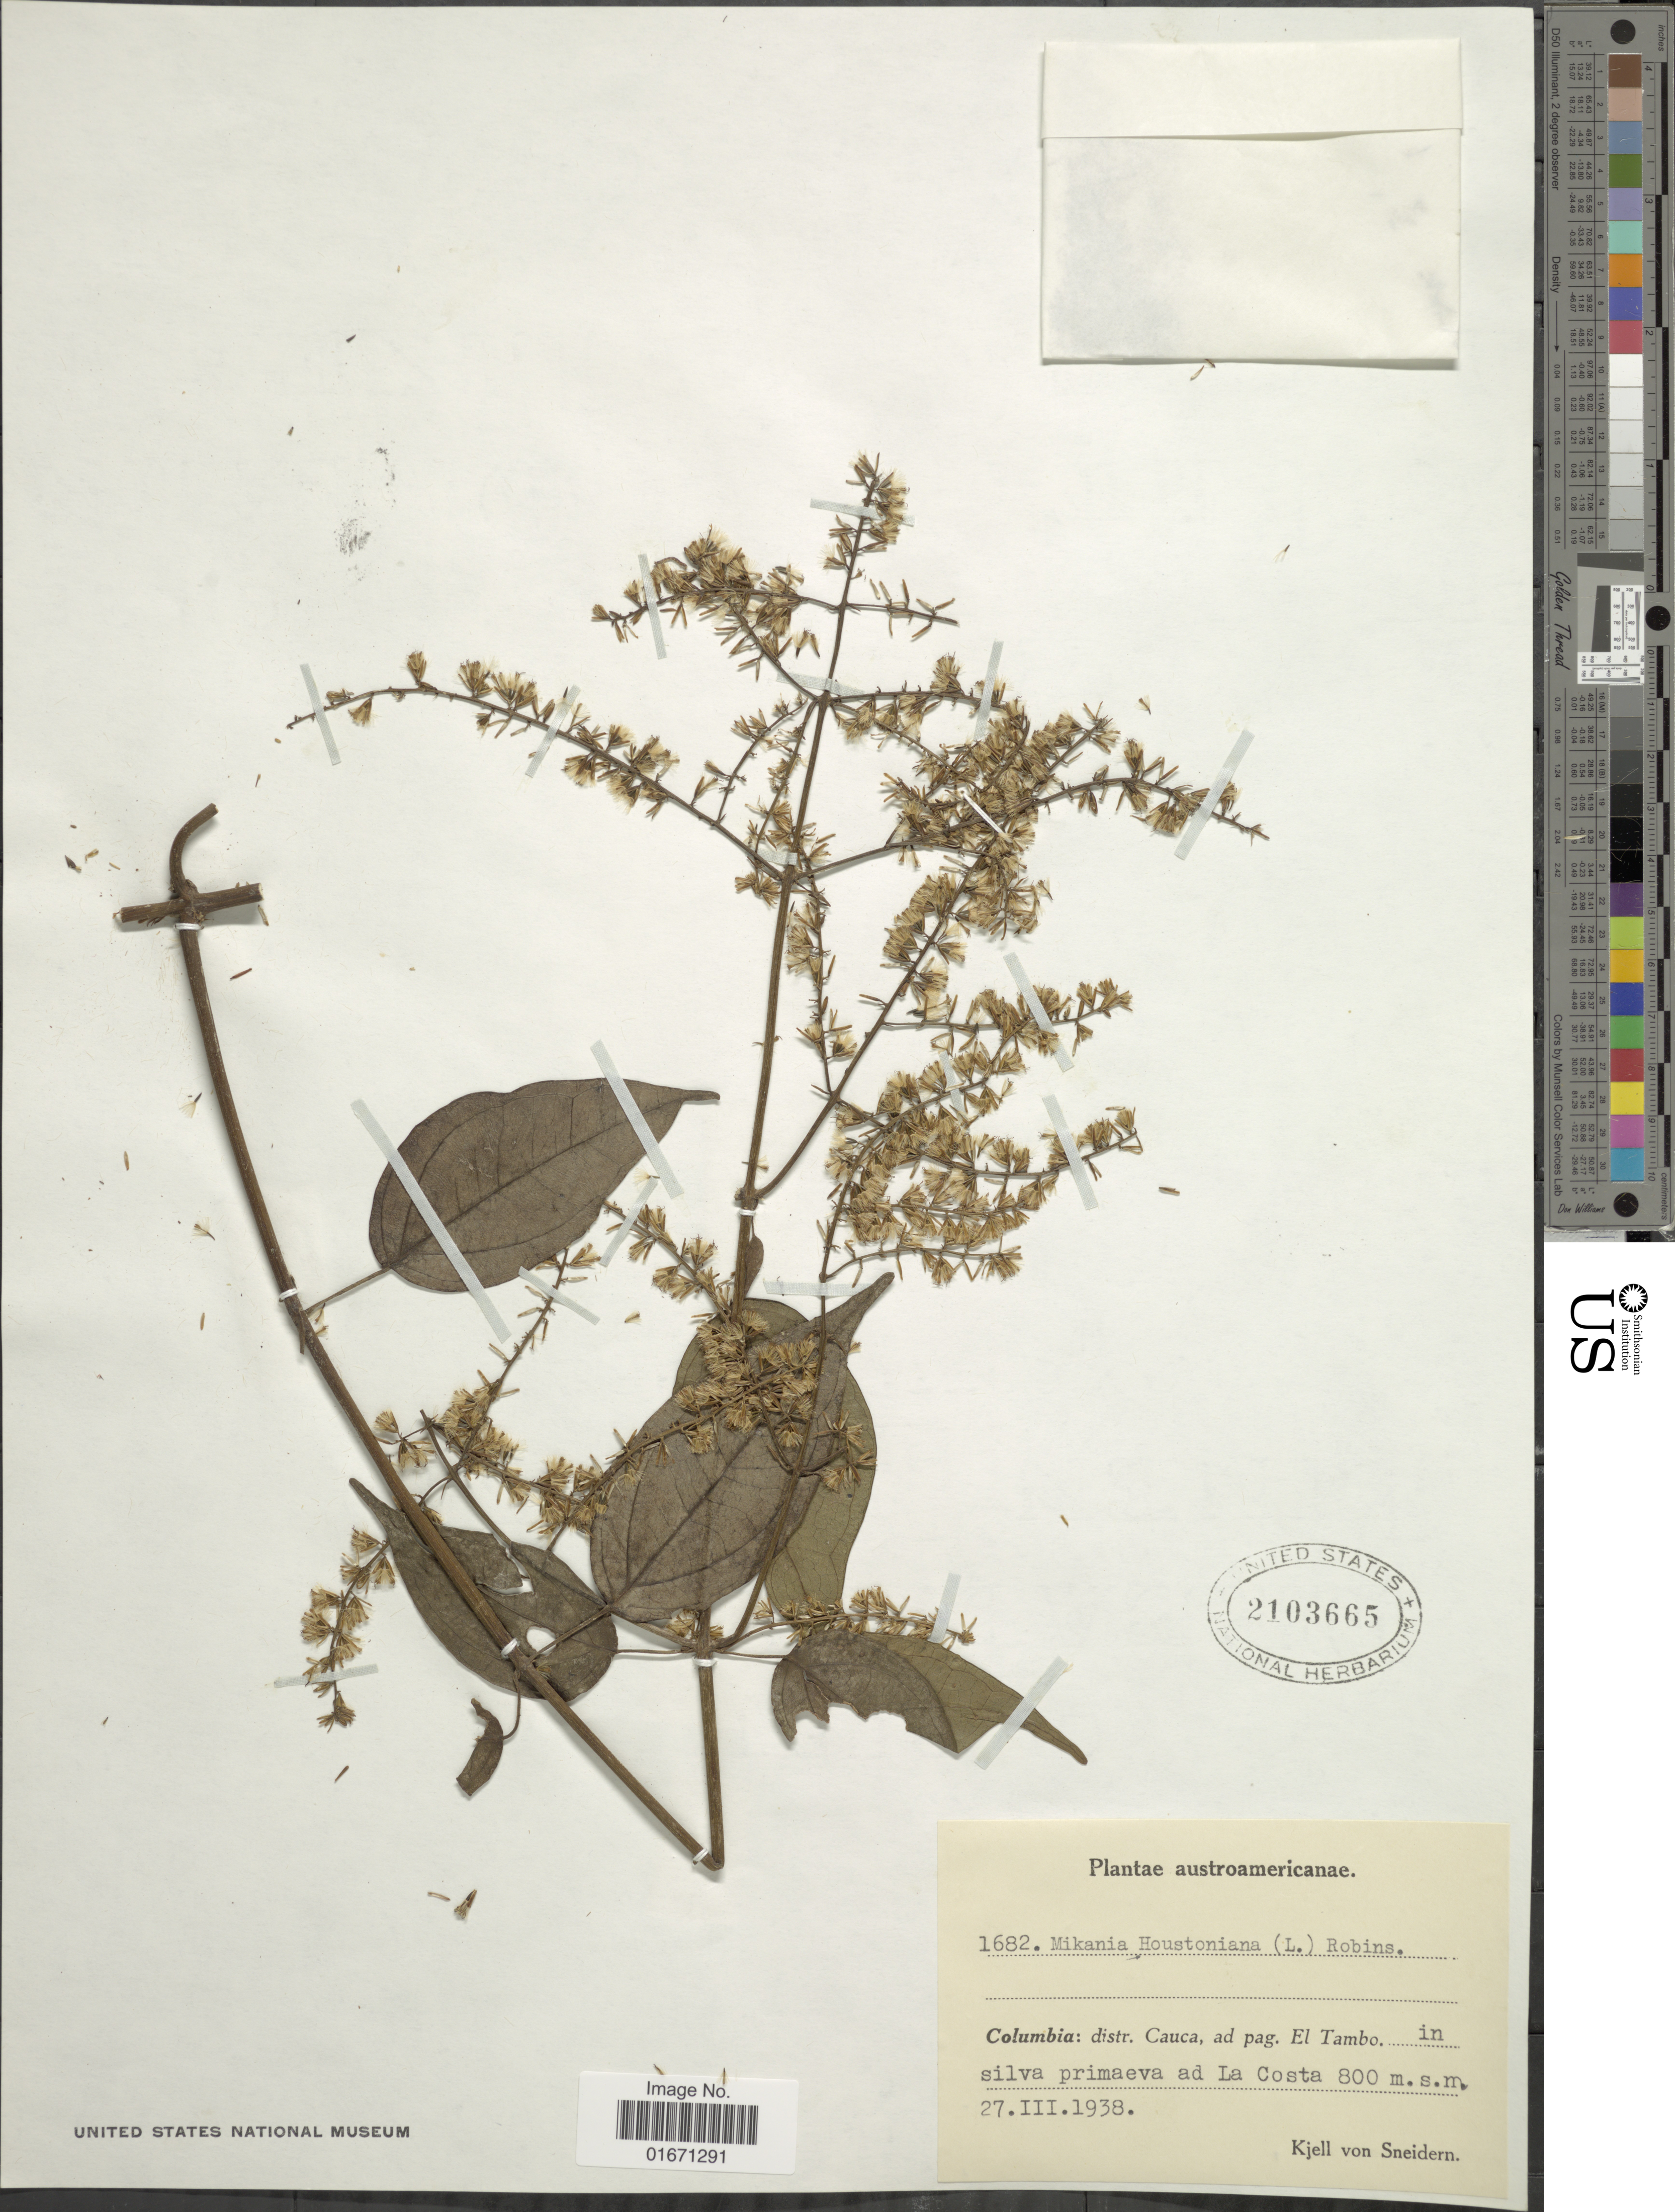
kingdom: Plantae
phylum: Tracheophyta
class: Magnoliopsida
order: Asterales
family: Asteraceae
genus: Mikania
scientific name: Mikania houstoniana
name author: (L.) B.L. Rob.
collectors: K. von Sneidern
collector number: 1682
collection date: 1938-03-27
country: Colombia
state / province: Cauca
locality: Austroamericanae, ad pag. El Tambo, ad La Costa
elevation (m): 800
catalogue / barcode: US 2103665